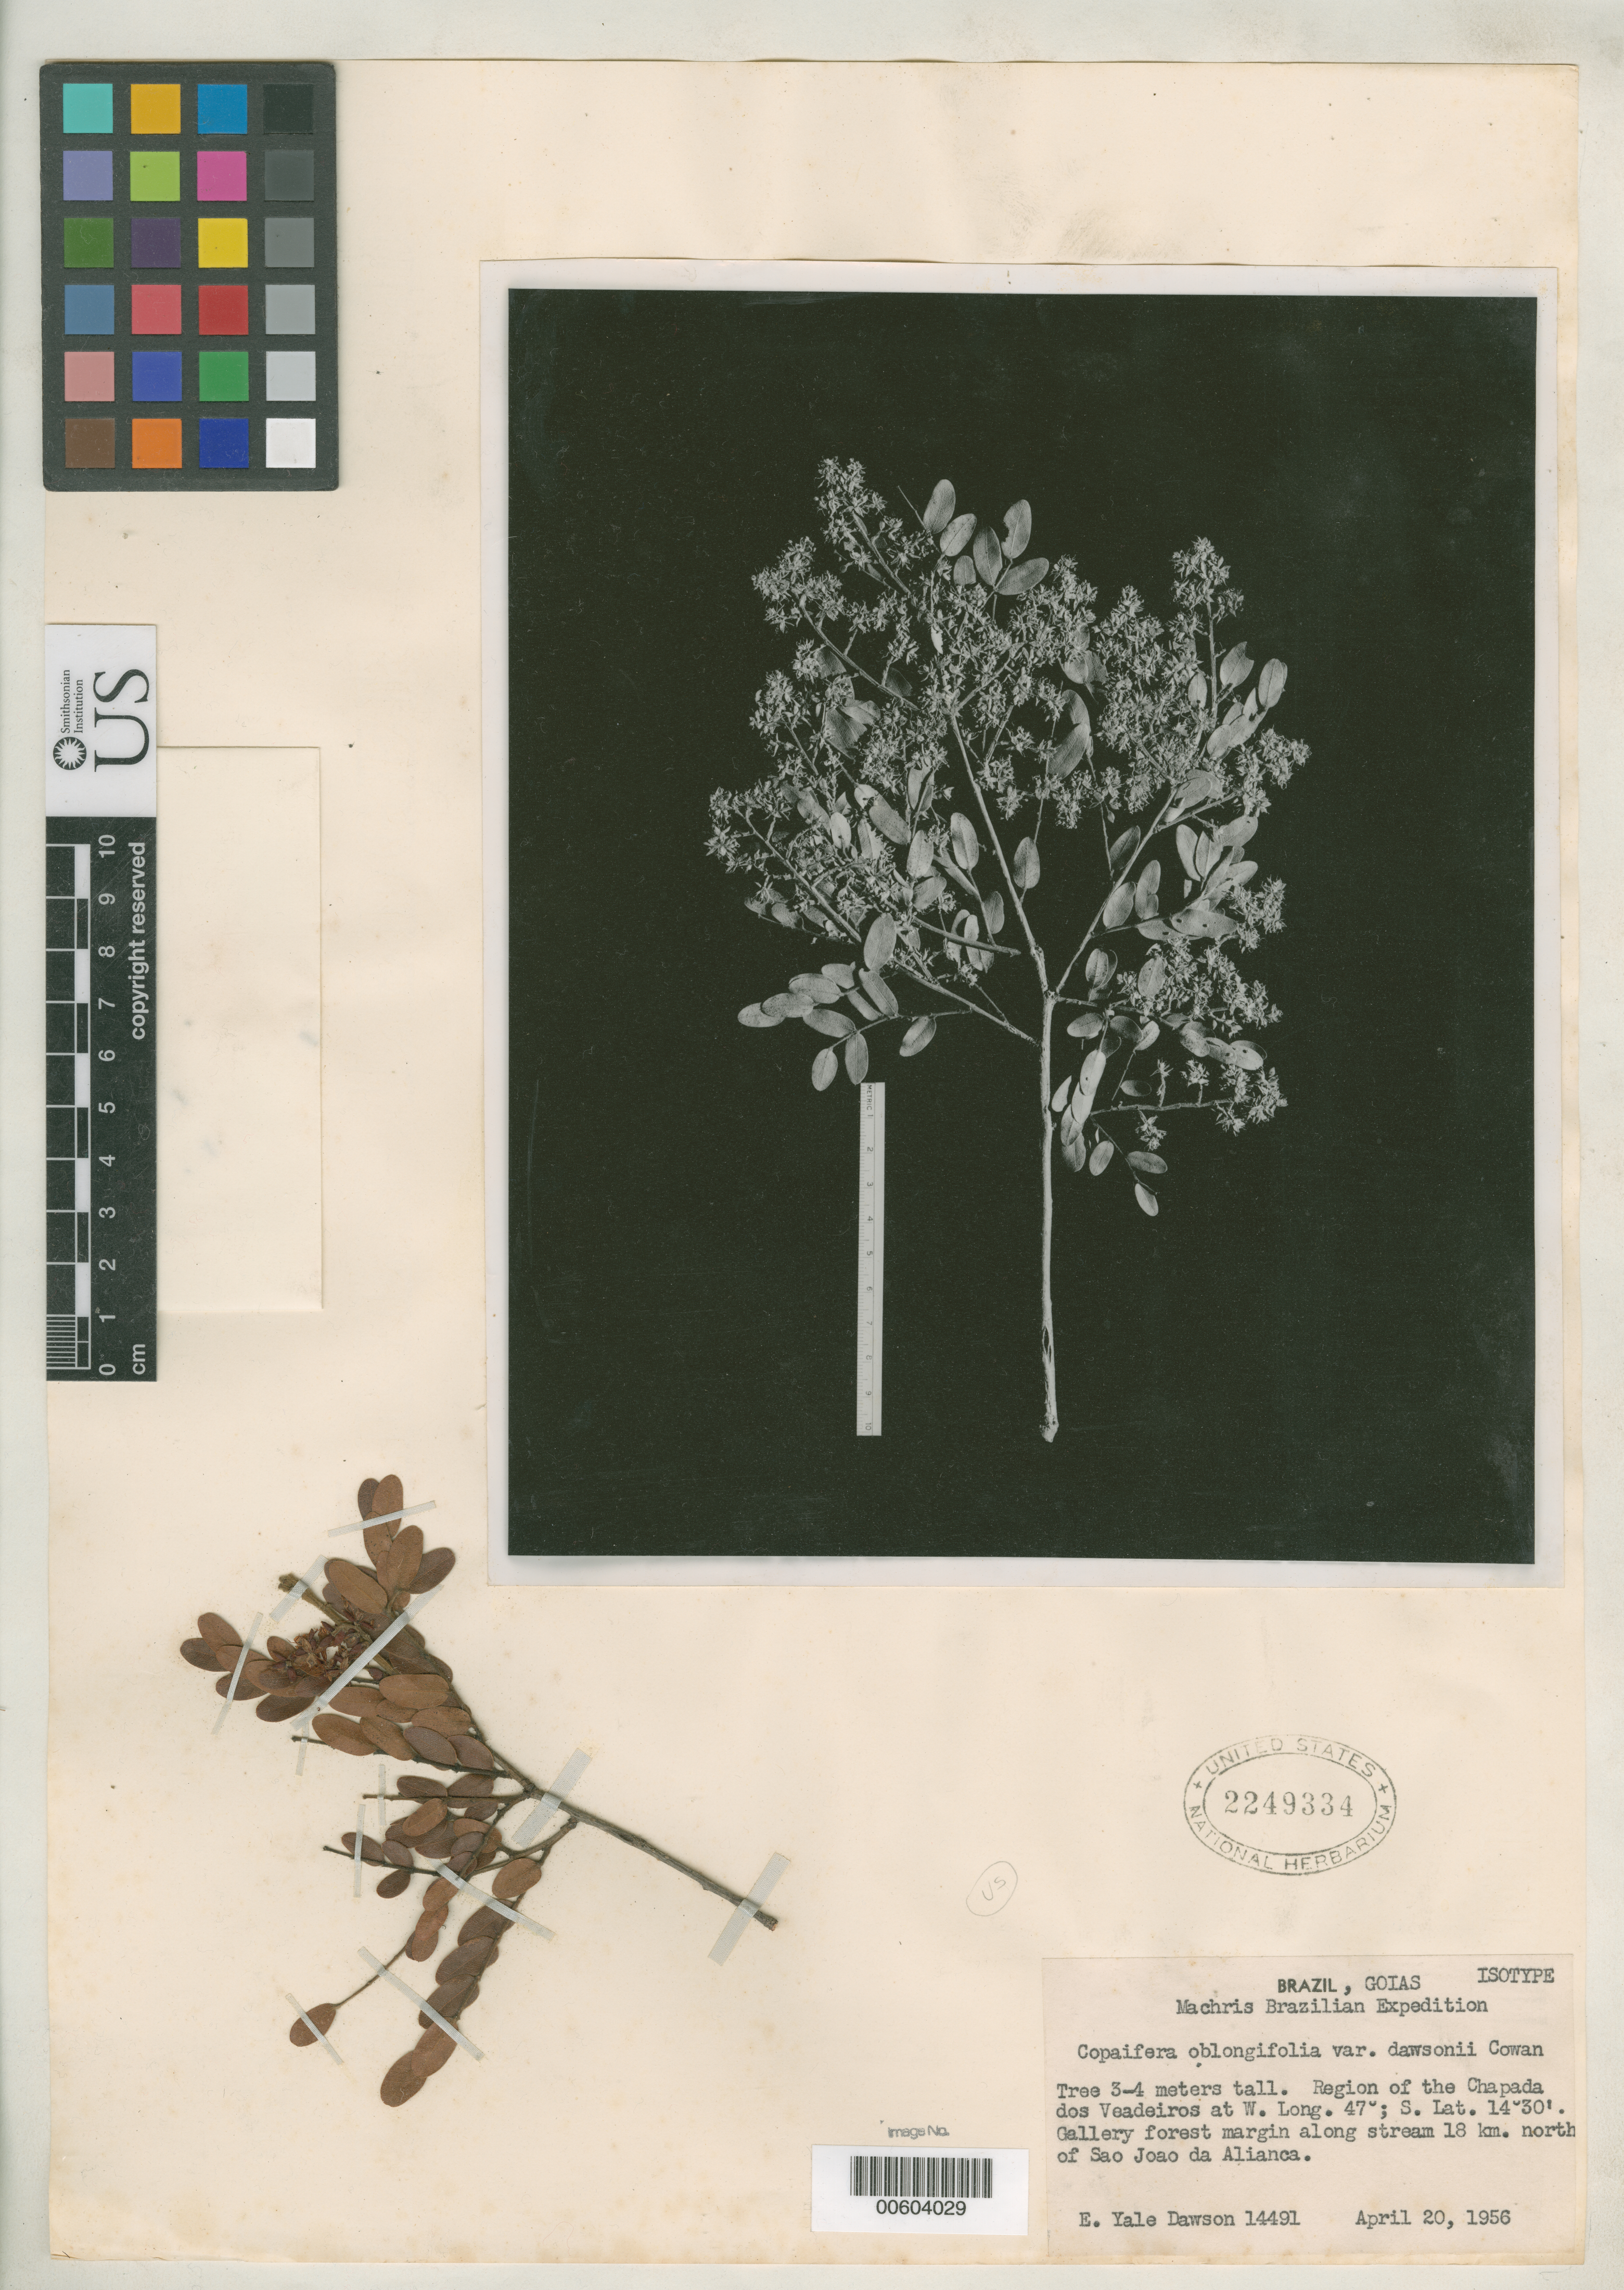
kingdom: Plantae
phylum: Tracheophyta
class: Magnoliopsida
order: Fabales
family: Fabaceae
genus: Copaifera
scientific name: Copaifera oblongifolia var. dawsonii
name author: R.S. Cowan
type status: Isotype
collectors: E. Y. Dawson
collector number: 14491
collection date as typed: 20 Apr 1956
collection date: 1956-04-20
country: Brazil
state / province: Goiás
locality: Region of Chapada dos Veadeiros, along stream 18 km N of Sao Joao da Alianca.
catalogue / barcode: US 2249334